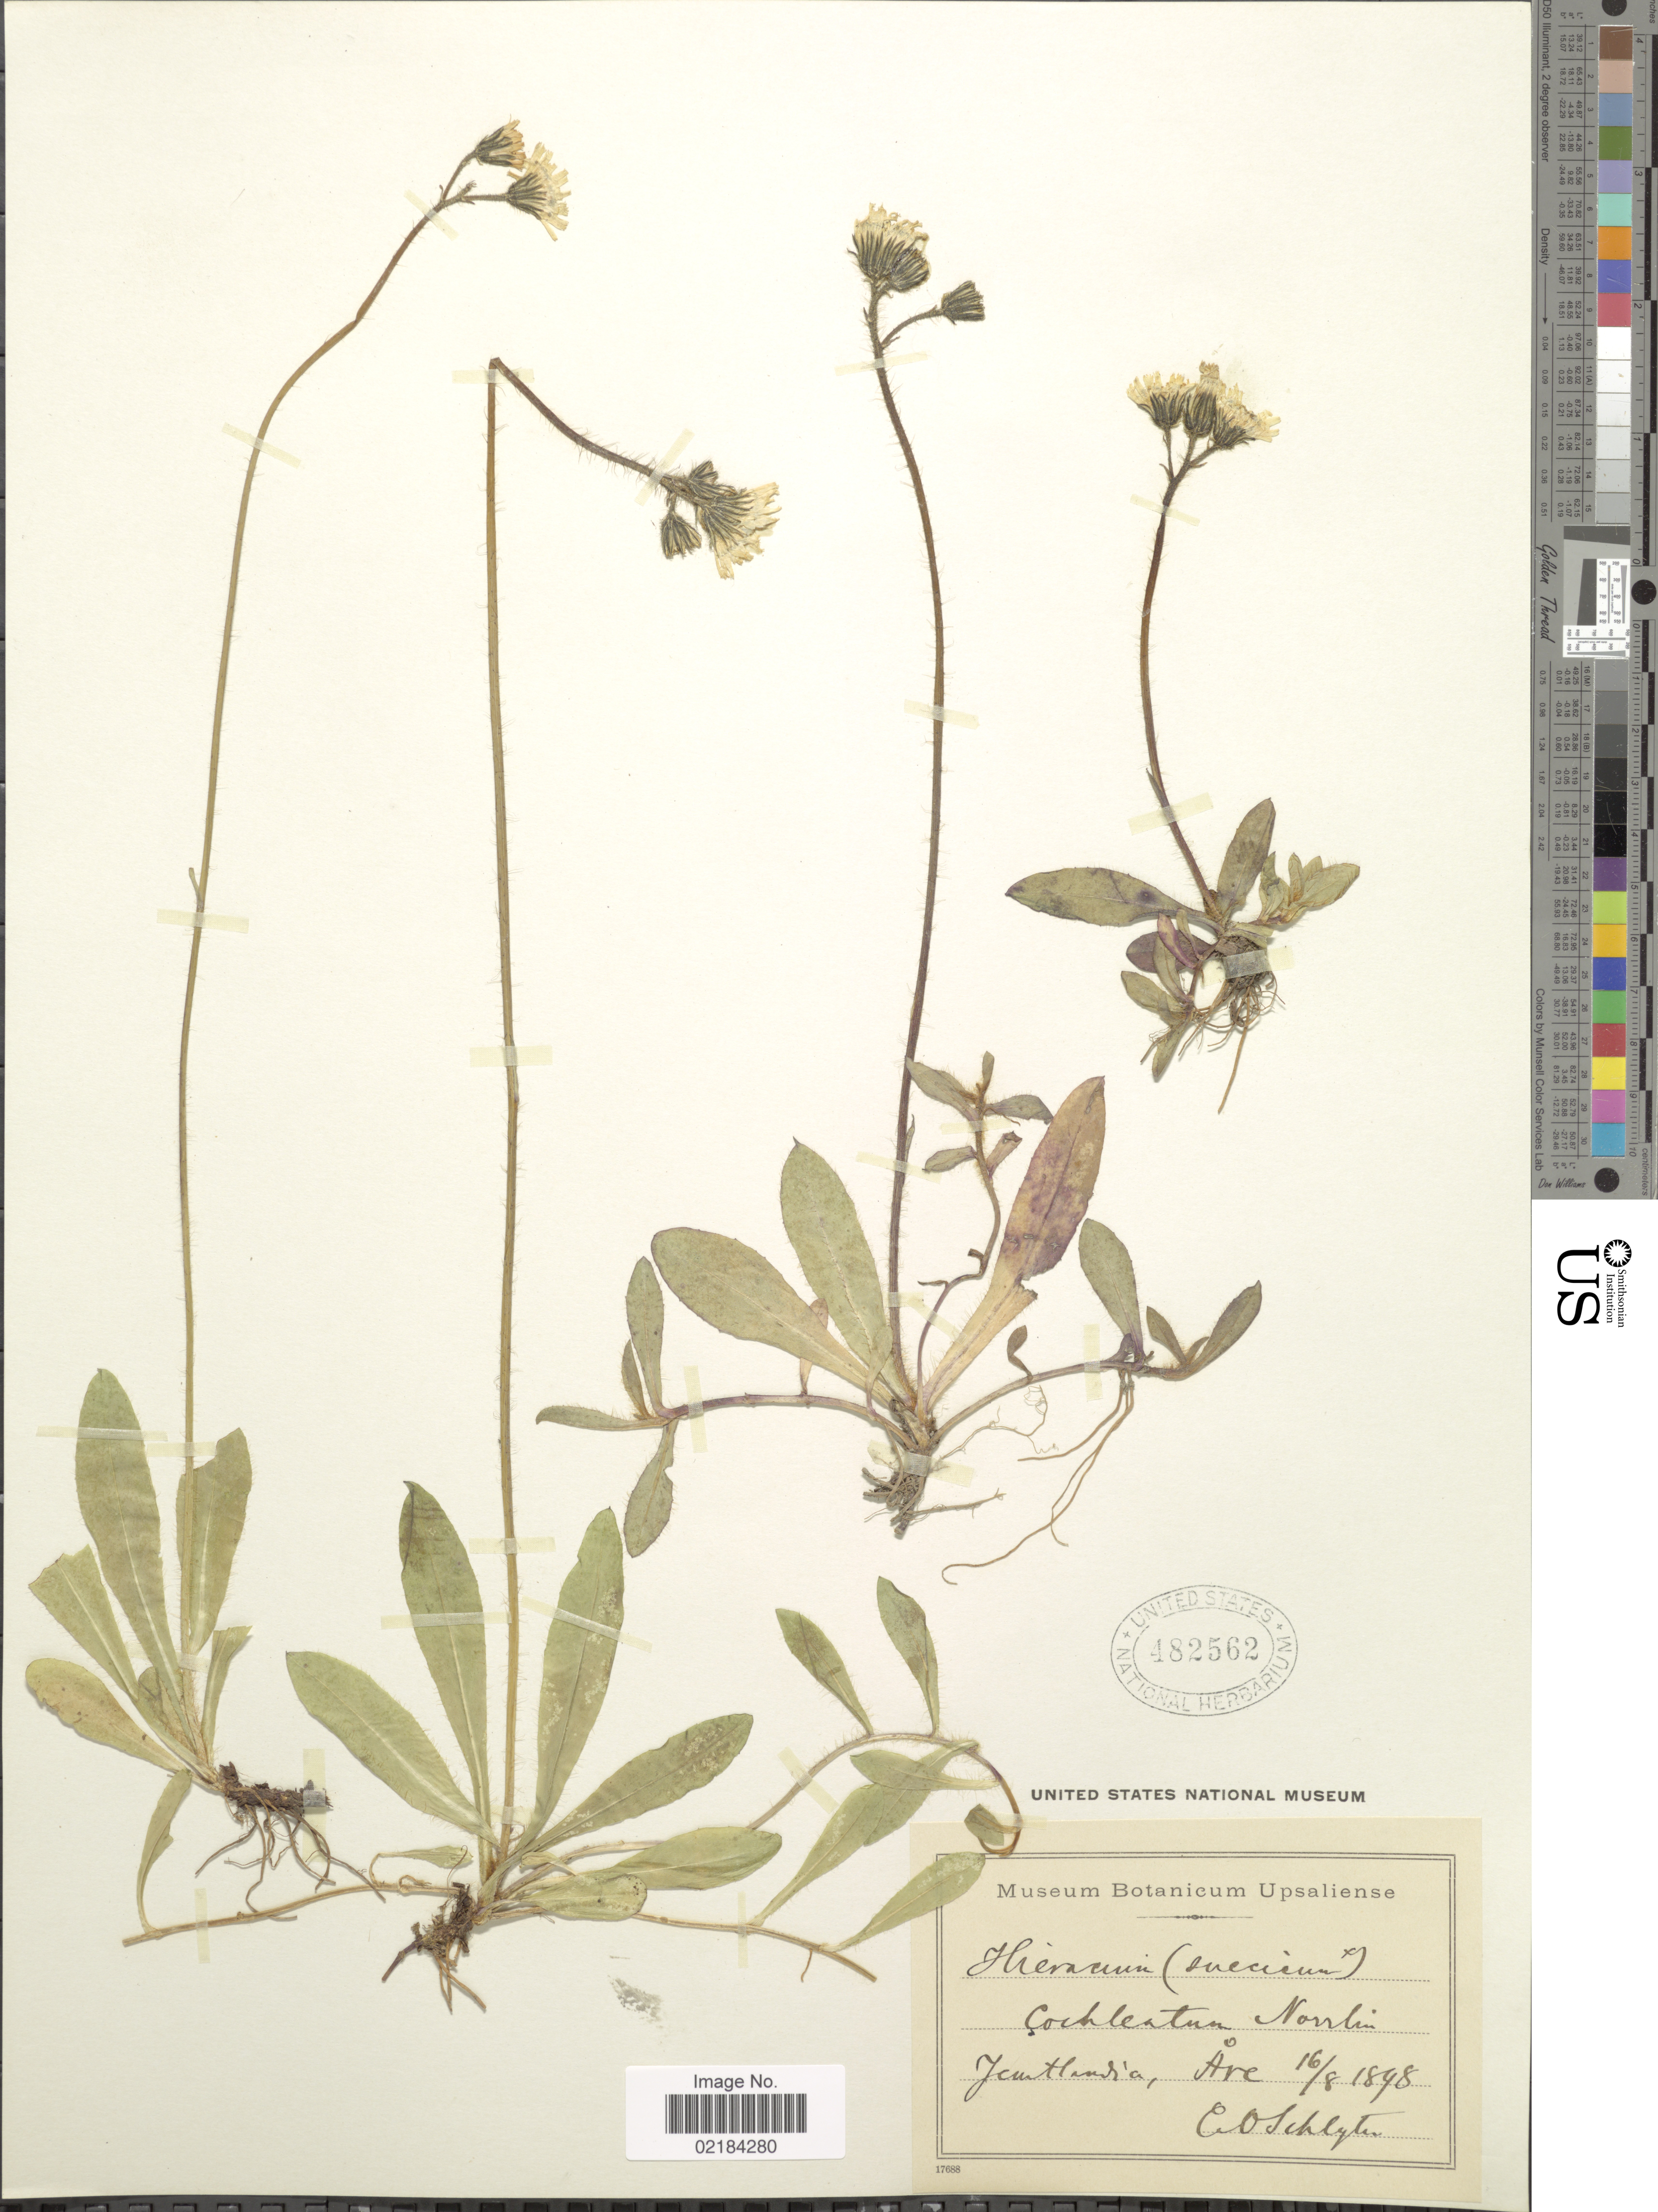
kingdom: Plantae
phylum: Tracheophyta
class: Magnoliopsida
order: Asterales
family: Asteraceae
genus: Pilosella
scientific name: Pilosella dubia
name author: (L.) F.W. Schultz & Sch. Bip.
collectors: C. Schlyter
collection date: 1848-08-16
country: Sweden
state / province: Jämtland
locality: Jemtlandia, Are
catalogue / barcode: US 482562